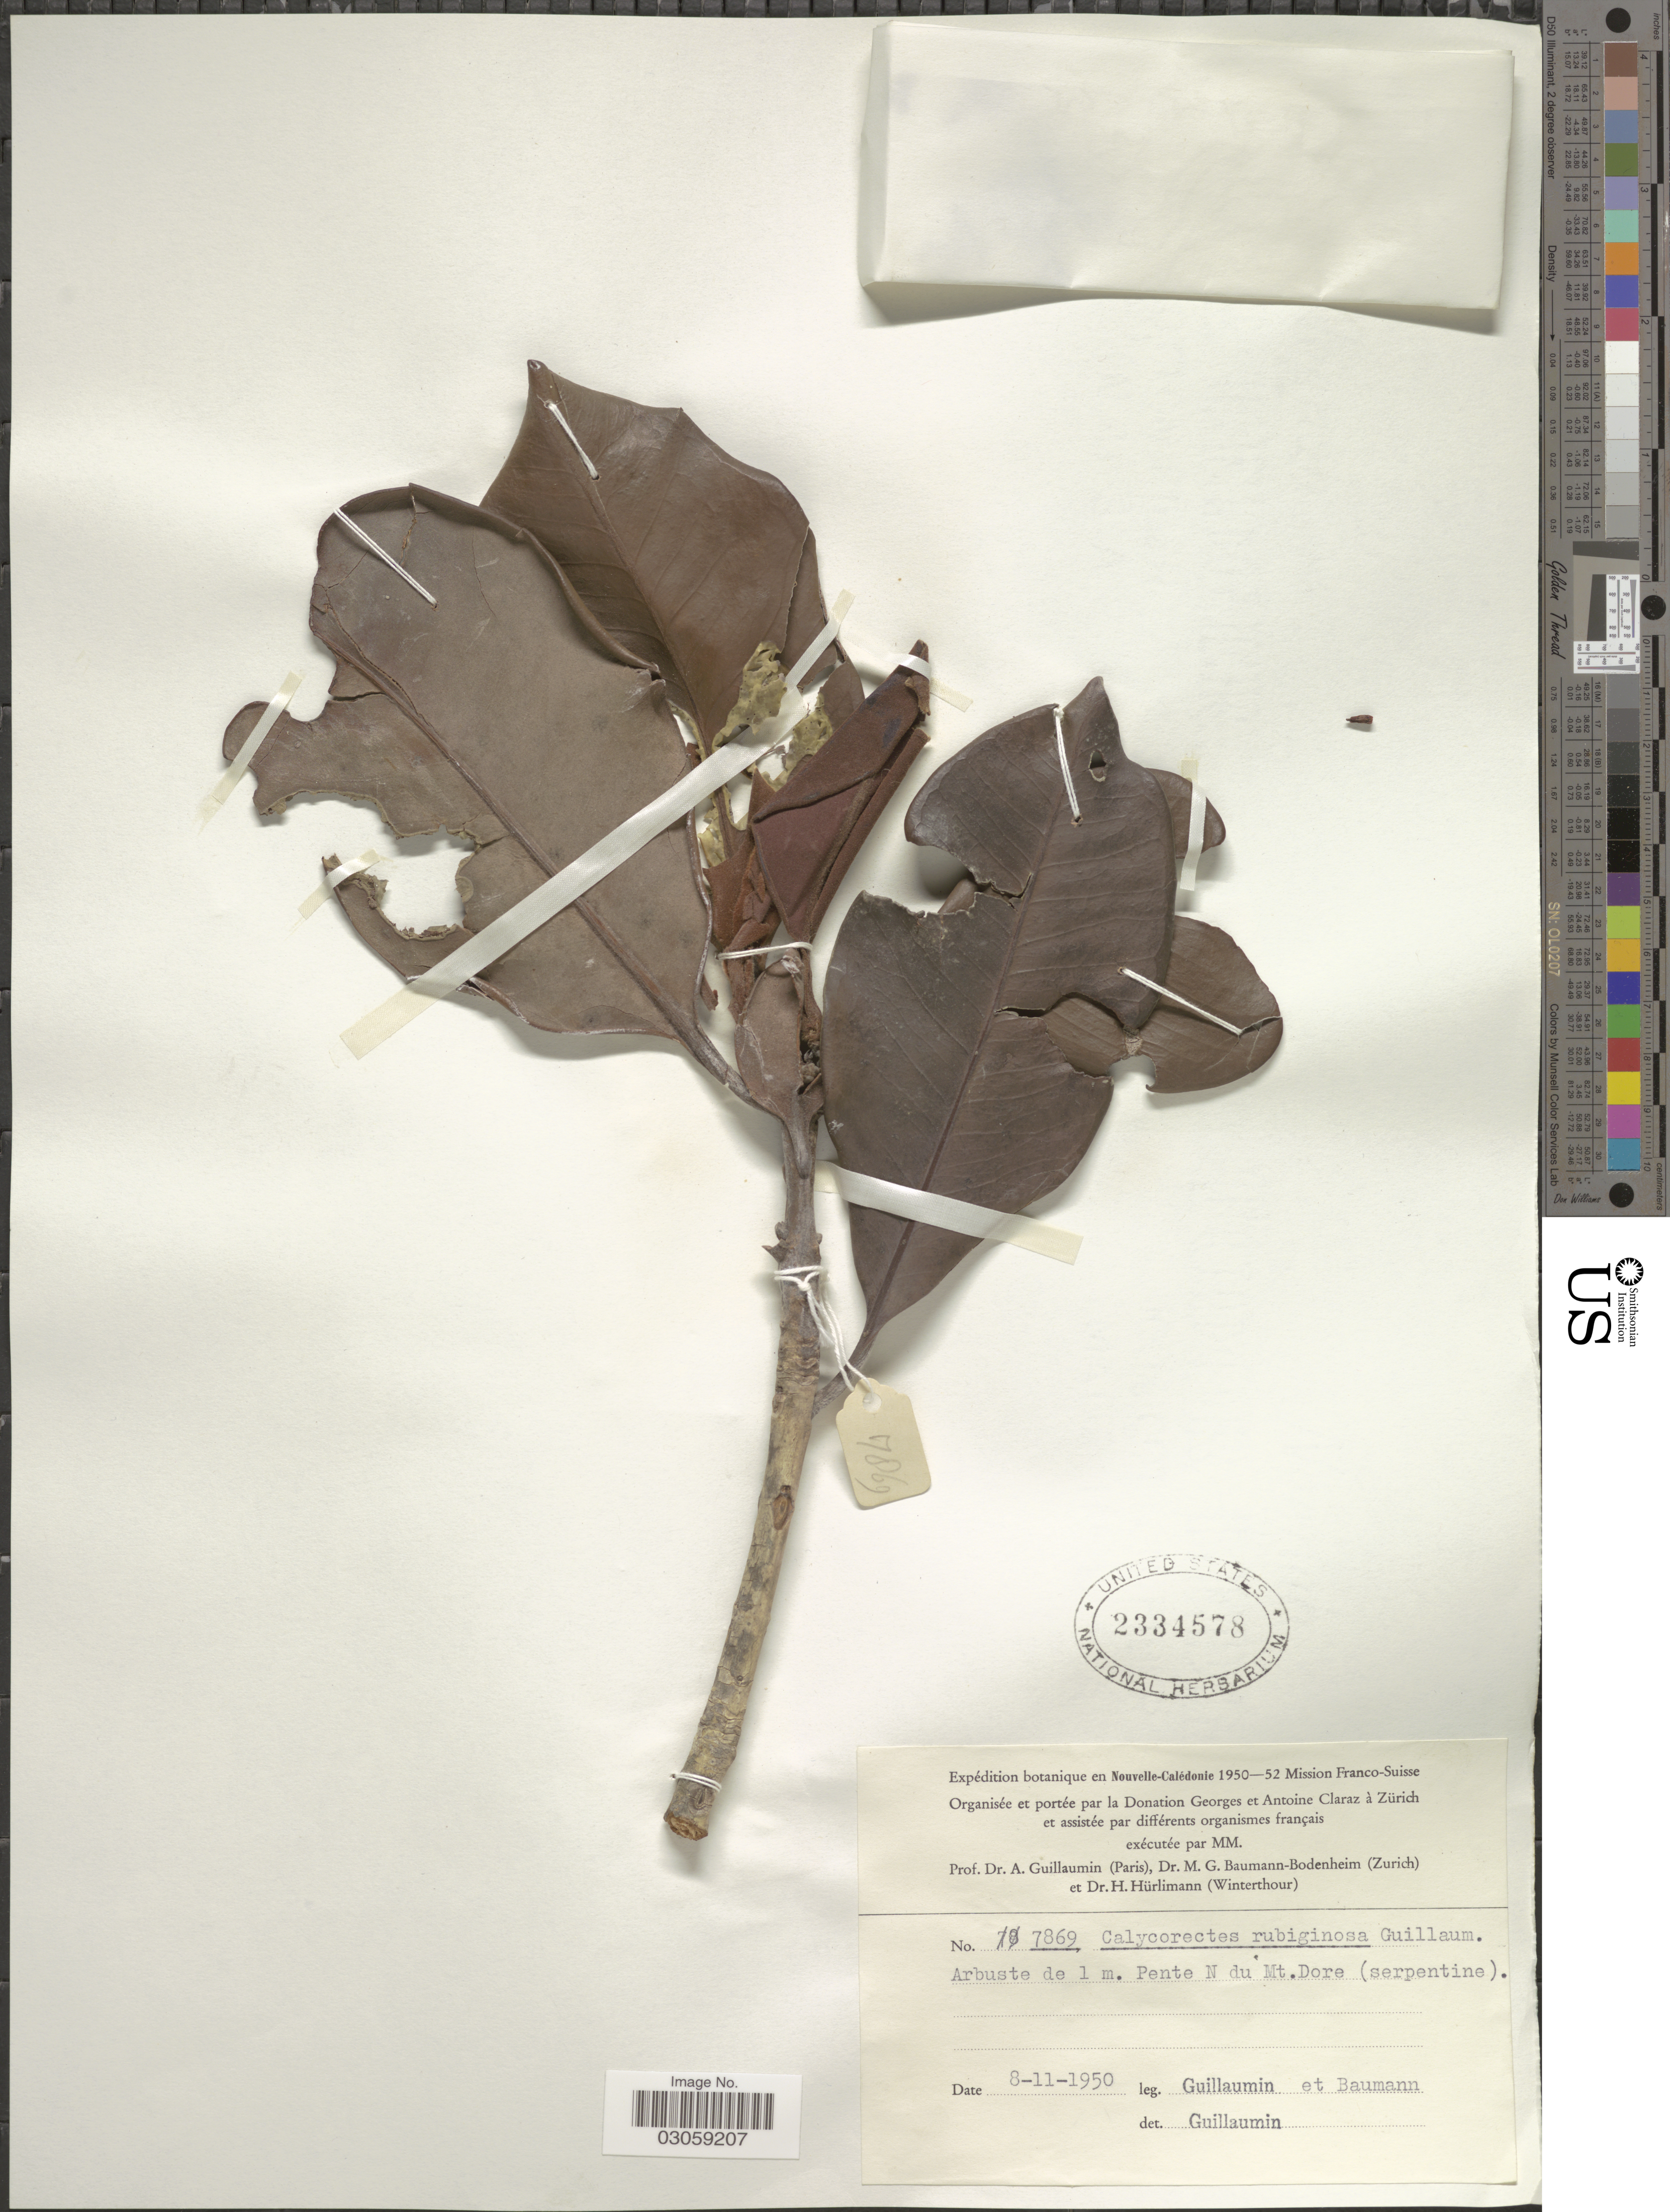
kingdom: Plantae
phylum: Tracheophyta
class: Magnoliopsida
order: Myrtales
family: Myrtaceae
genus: Eugenia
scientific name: Eugenia veillonii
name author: N. Snow & Callm.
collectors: A. Guillaumin & M. G. Baumann-Bodenheim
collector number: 7869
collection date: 1950-11-08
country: New Caledonia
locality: En Nouvelle-Calédonie. Pente N du Mt. Dore (serpentine).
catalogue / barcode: US 2334578